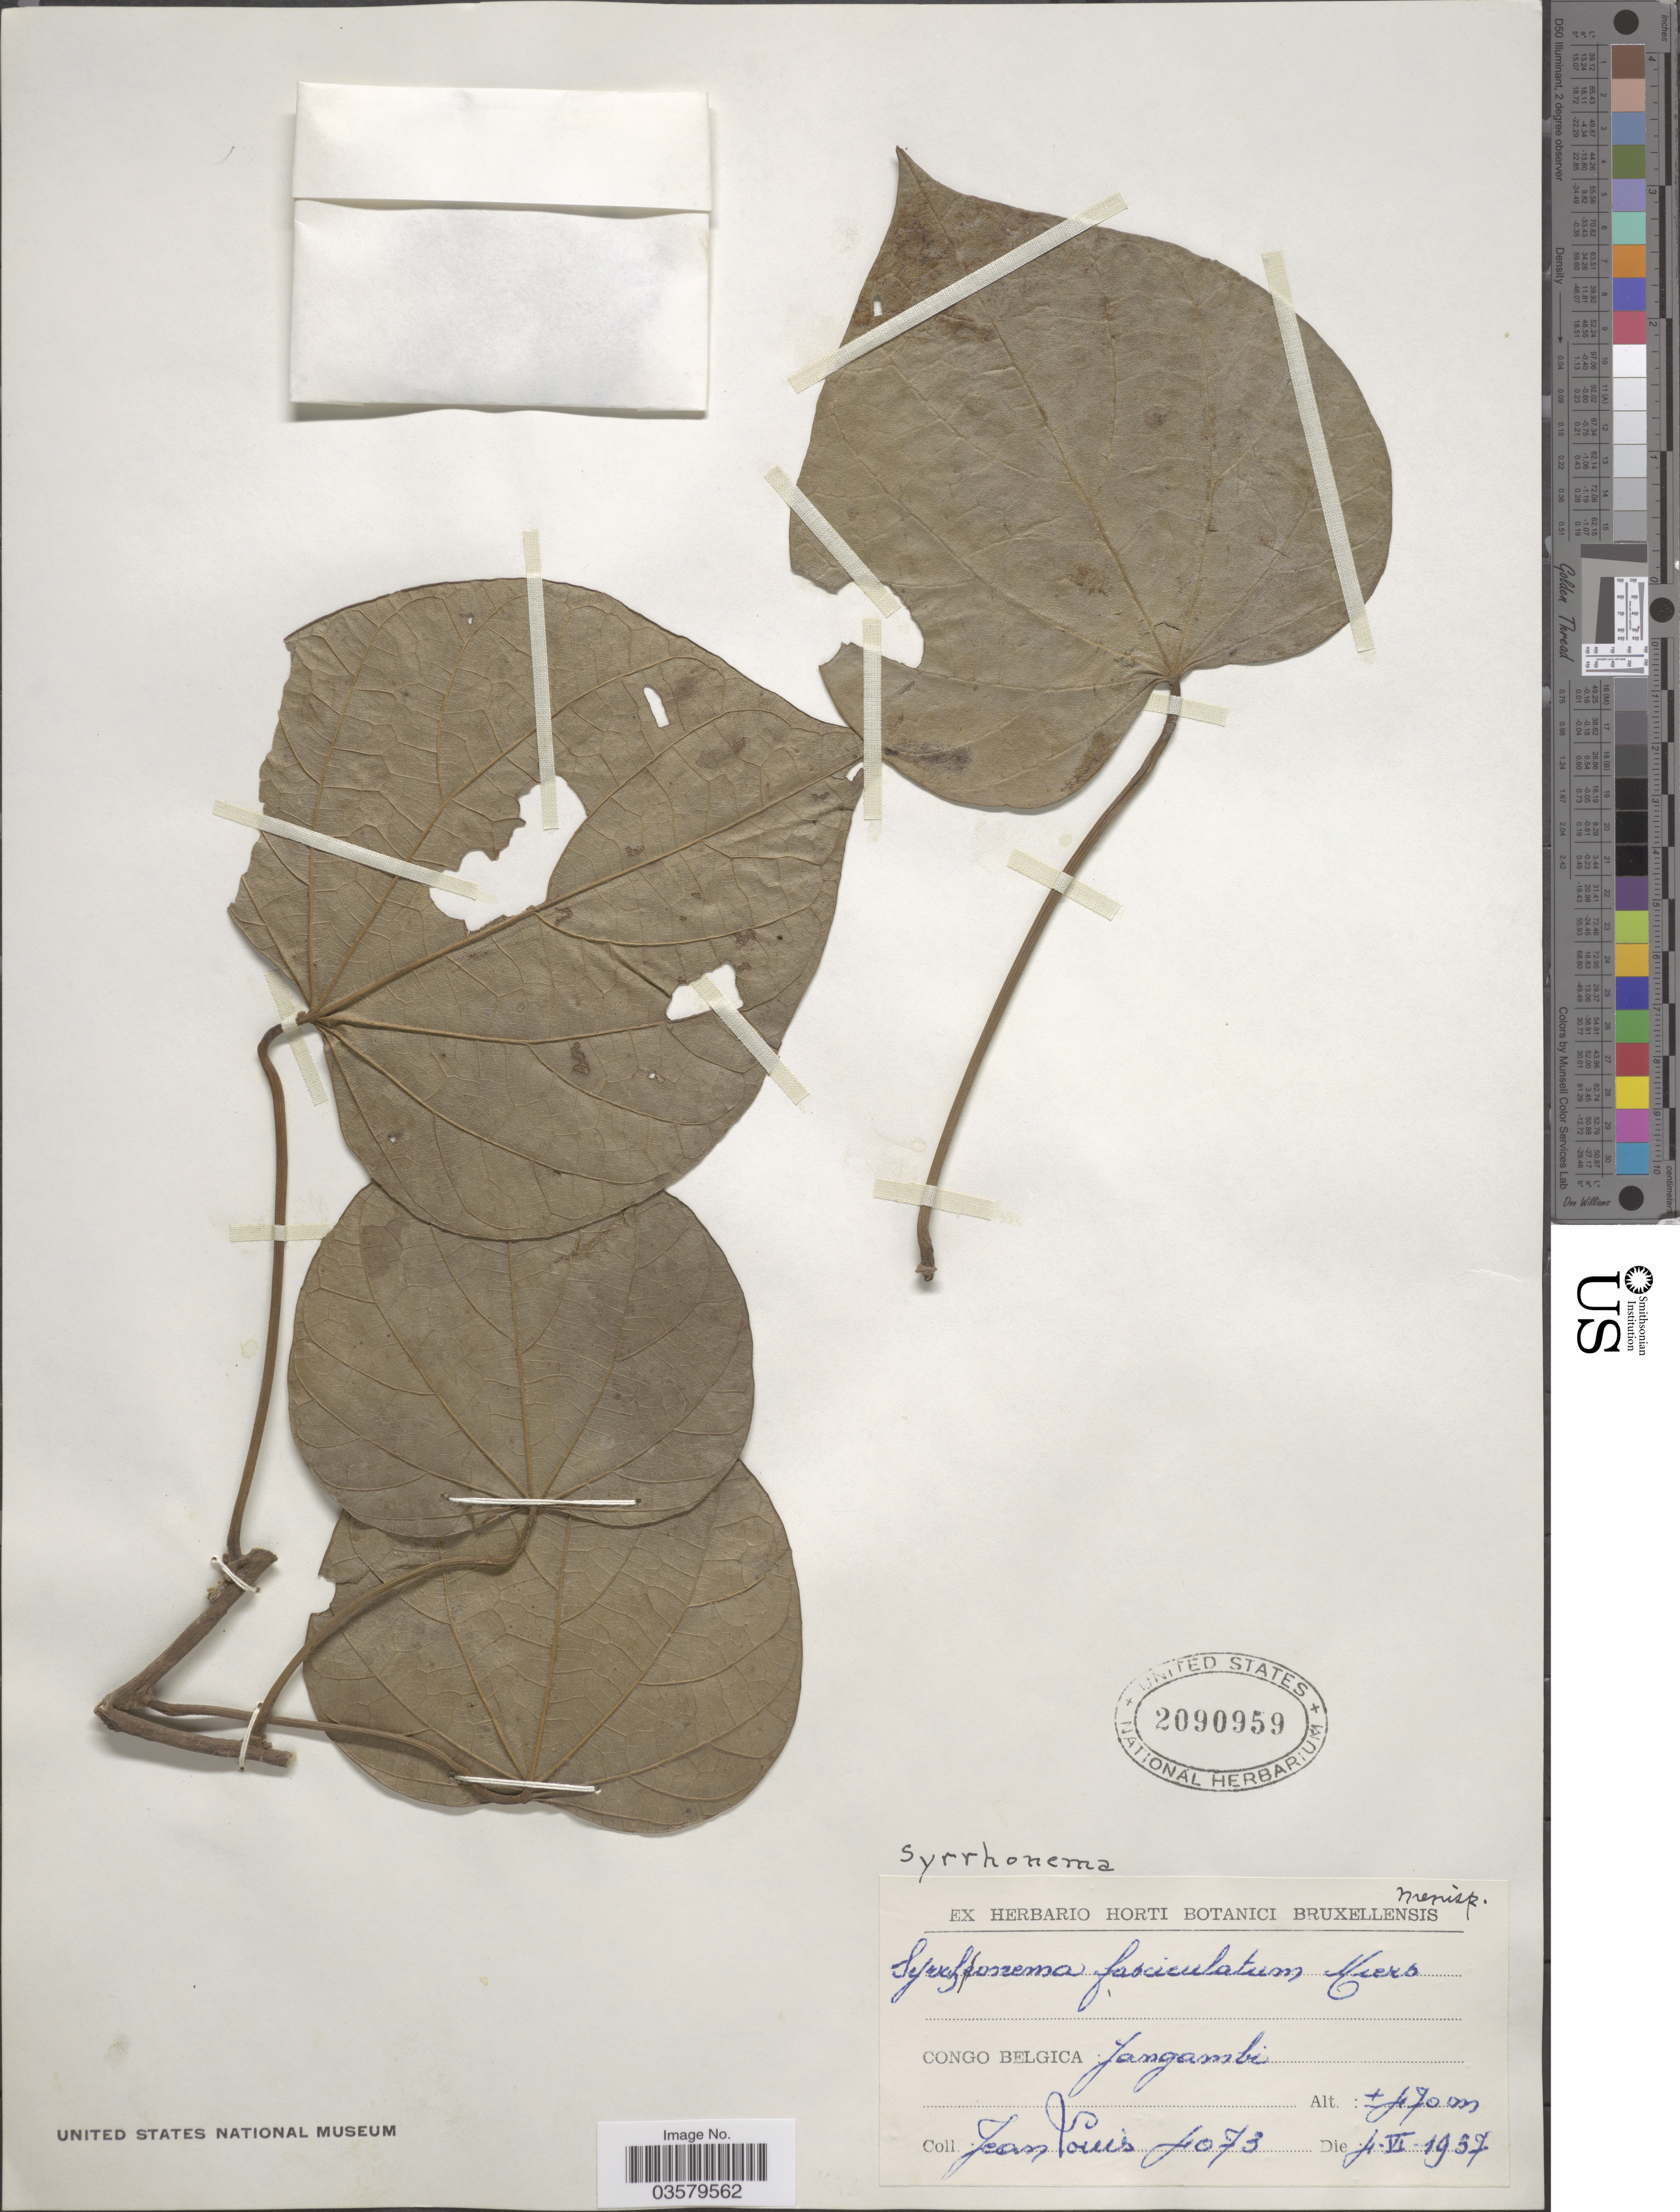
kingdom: Plantae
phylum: Tracheophyta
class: Magnoliopsida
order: Ranunculales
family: Menispermaceae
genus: Syrrheonema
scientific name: Syrrheonema fasciculatum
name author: Miers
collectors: J. Louis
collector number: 4073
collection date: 1957-06-04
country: Congo, Democratic Republic of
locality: Congo Belgica: Yangambi.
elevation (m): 470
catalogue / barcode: US 2090959